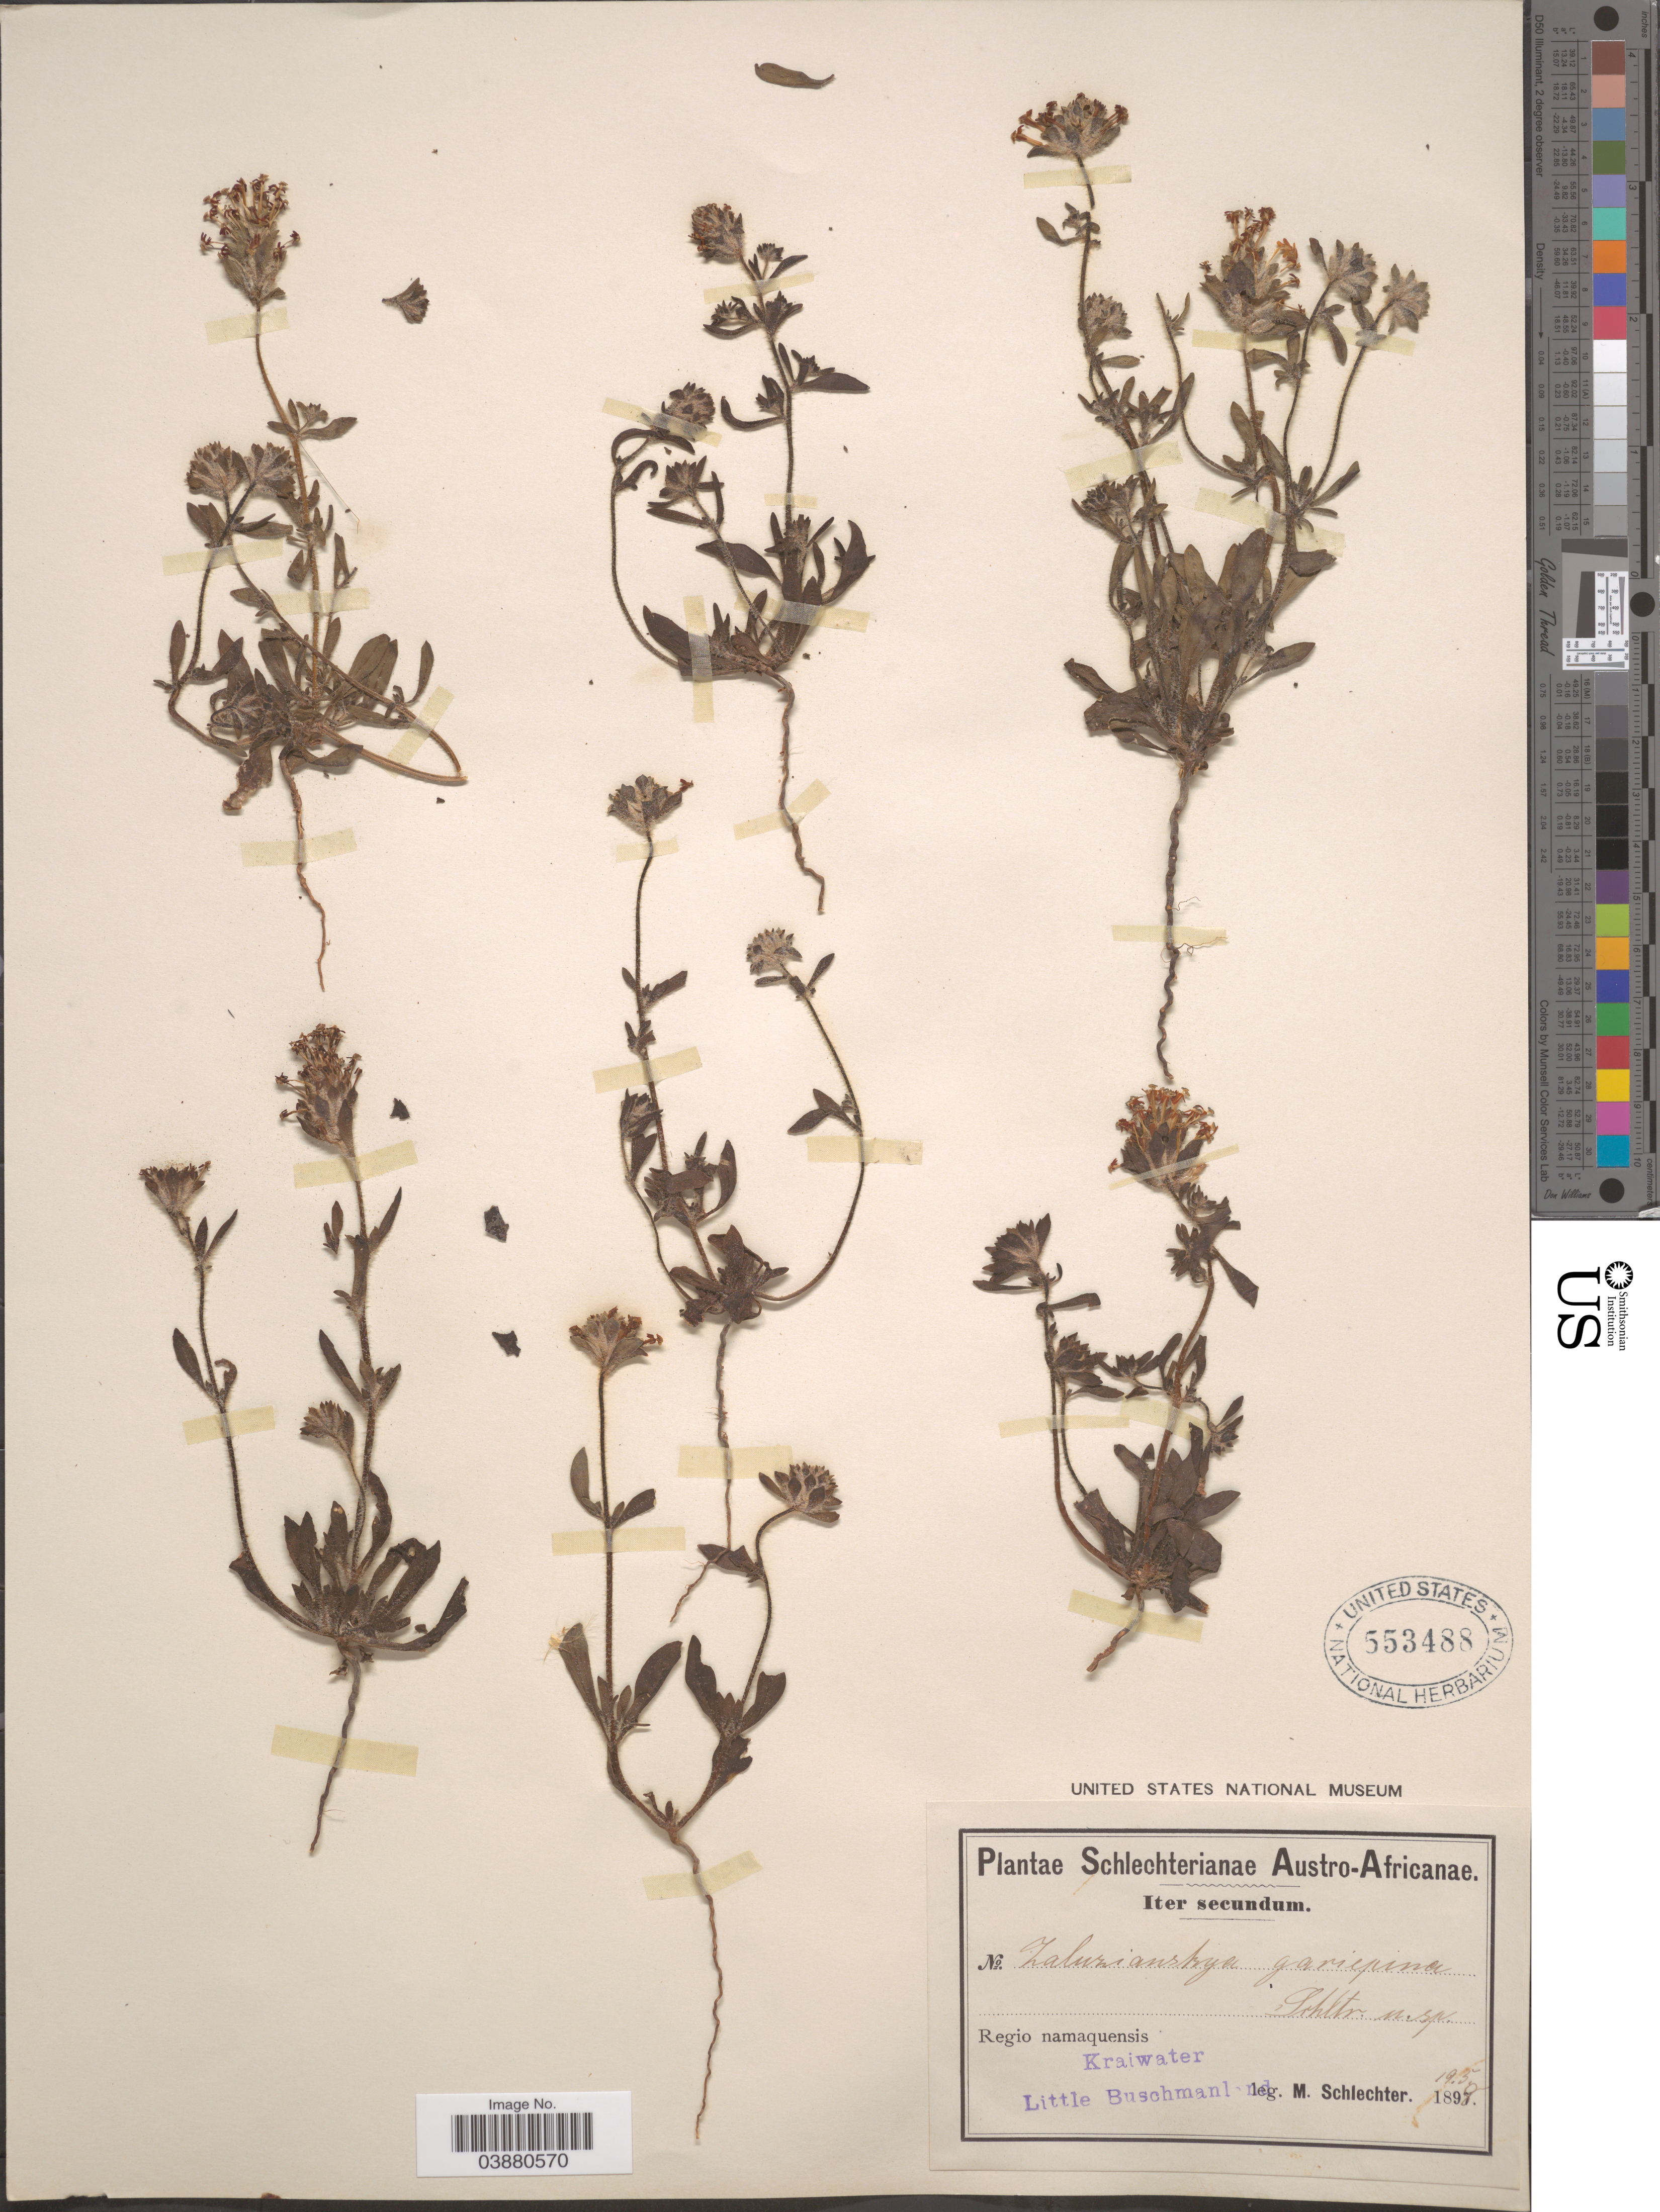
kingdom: Plantae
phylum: Tracheophyta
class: Magnoliopsida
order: Lamiales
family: Scrophulariaceae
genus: Zaluzianskya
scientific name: Zaluzianskya sp.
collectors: M. Schlechter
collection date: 1898-05-19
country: South Africa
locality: Austro-Africanae. Regio namaquensis. Kraiwater Little Buschmanland.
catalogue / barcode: US 553488